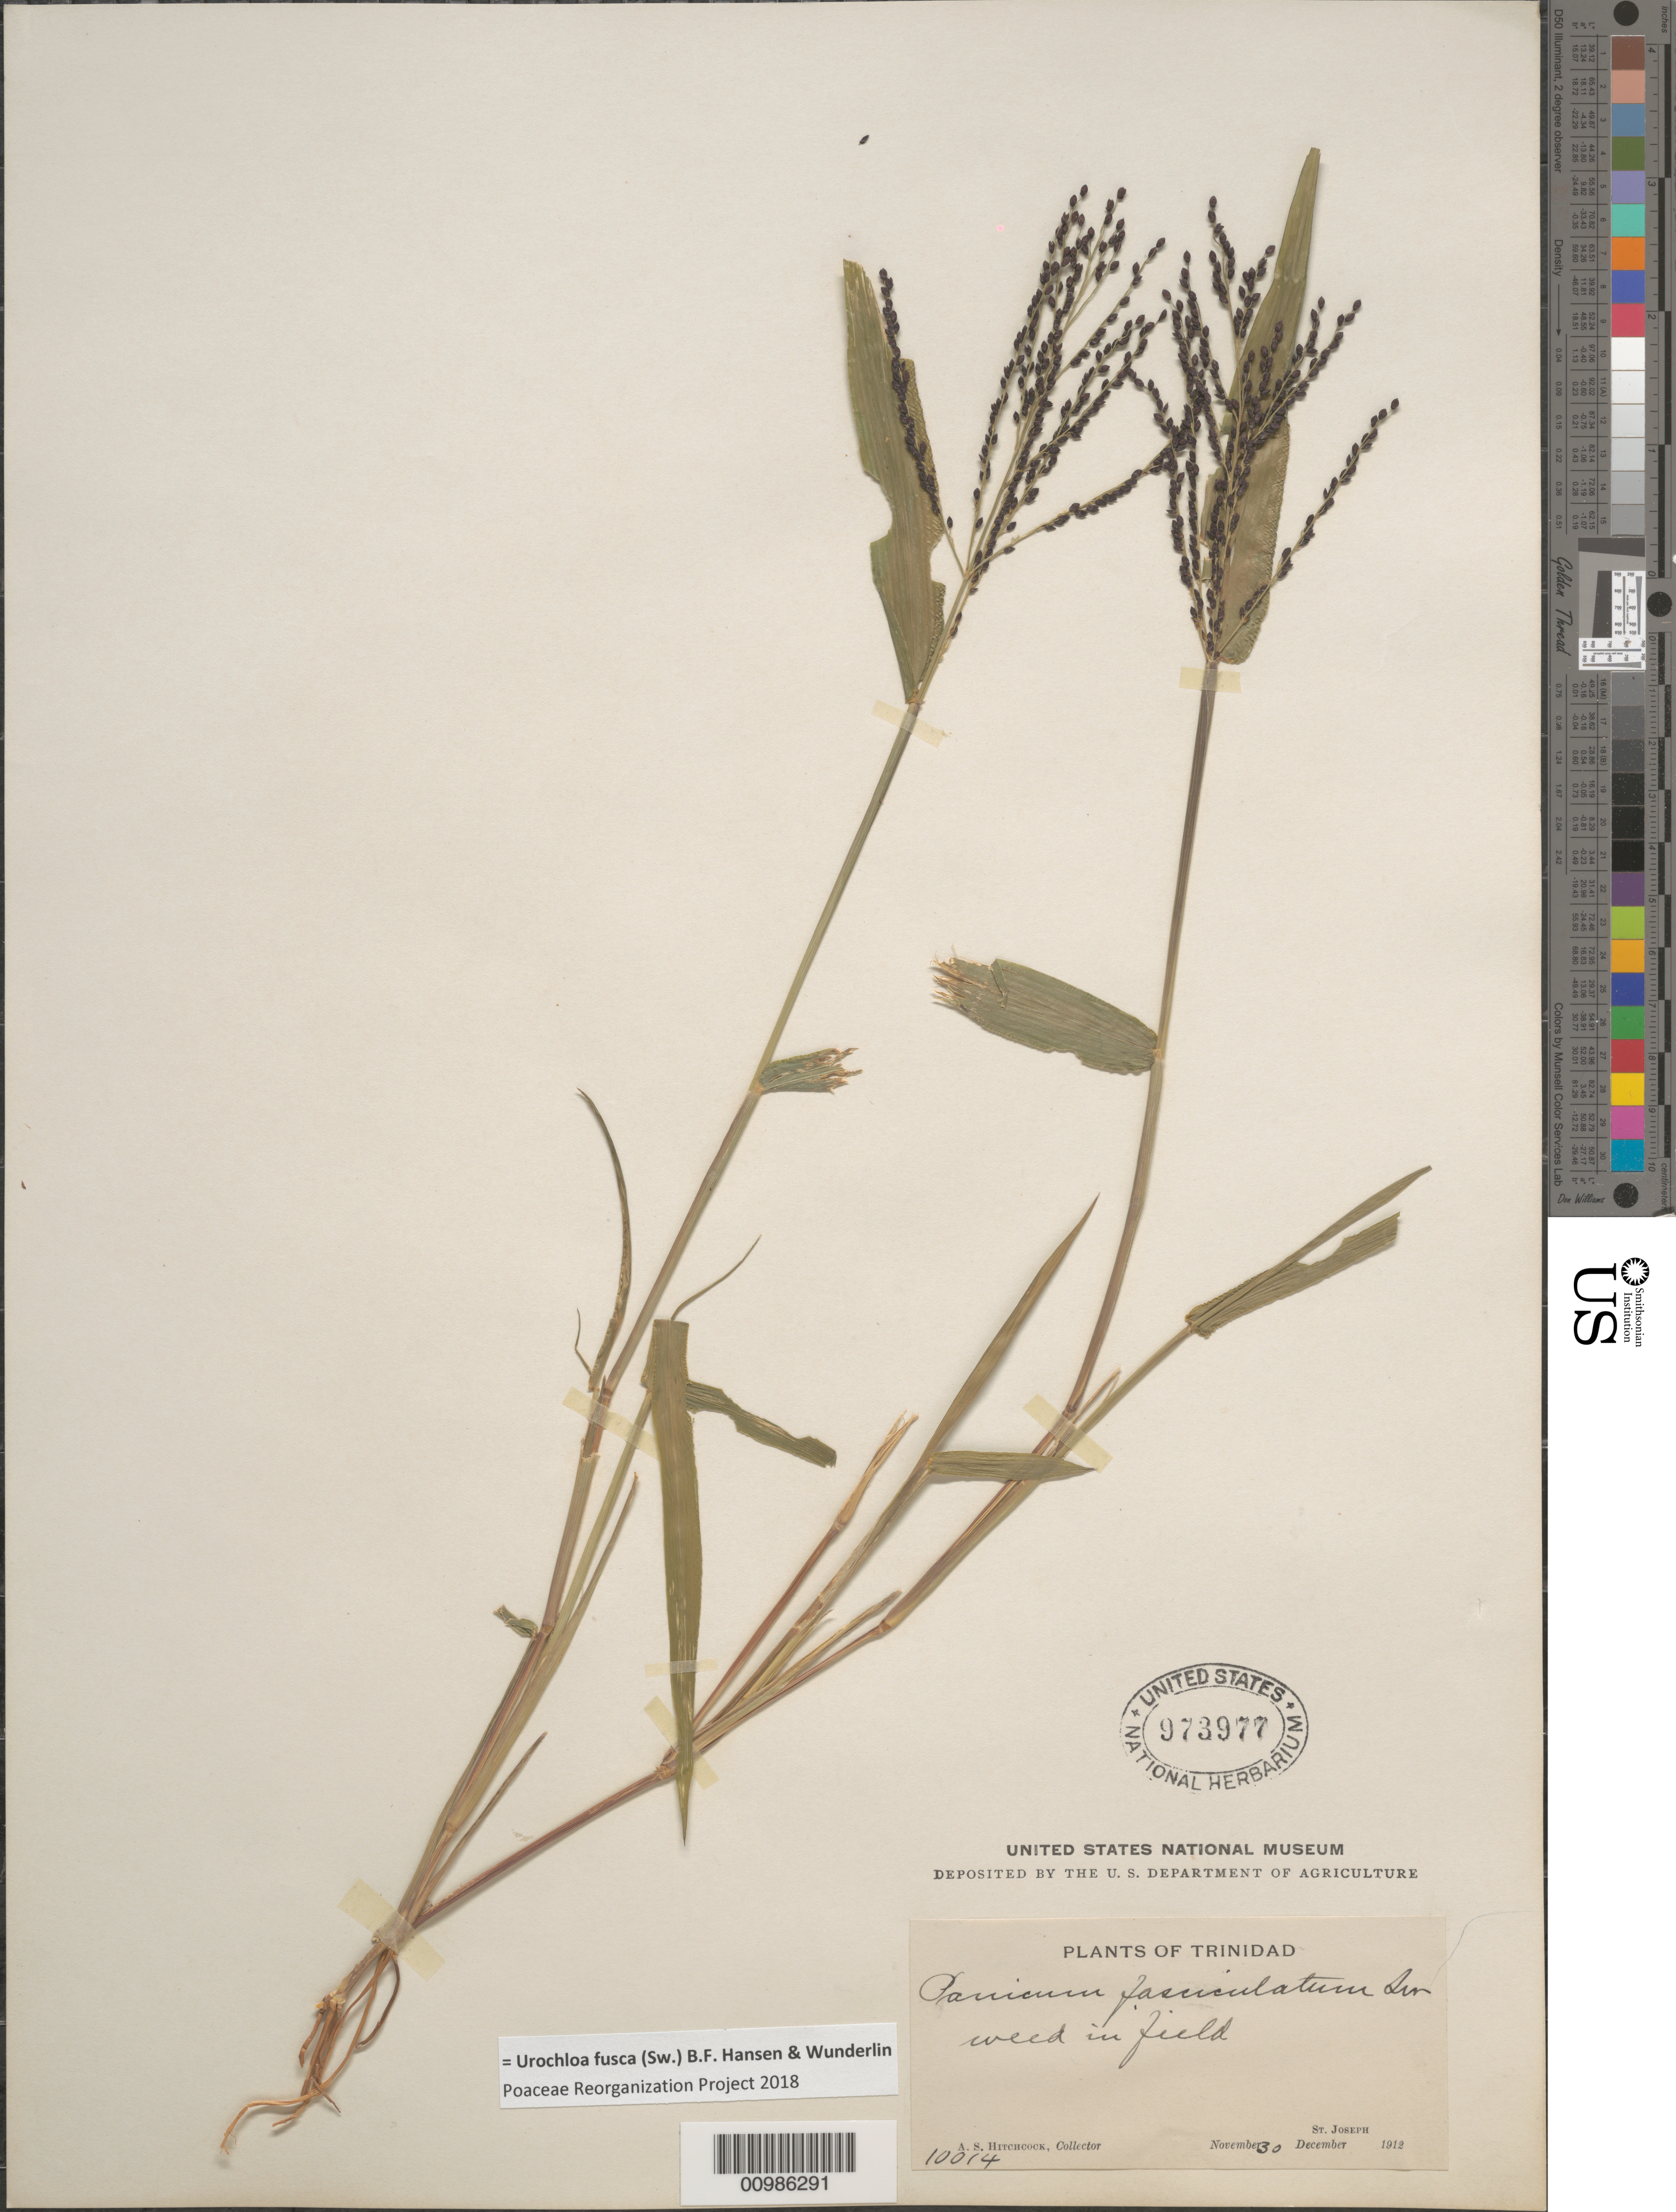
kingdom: Plantae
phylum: Tracheophyta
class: Liliopsida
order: Poales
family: Poaceae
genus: Brachiaria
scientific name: Brachiaria fasciculata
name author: (Sw.) Parodi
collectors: A. S. Hitchcock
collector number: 10014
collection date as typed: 30 Nov 1912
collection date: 1912-11-30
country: Trinidad and Tobago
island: Trinidad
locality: St. Joseph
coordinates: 0 N, 0 E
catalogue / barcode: US 973977